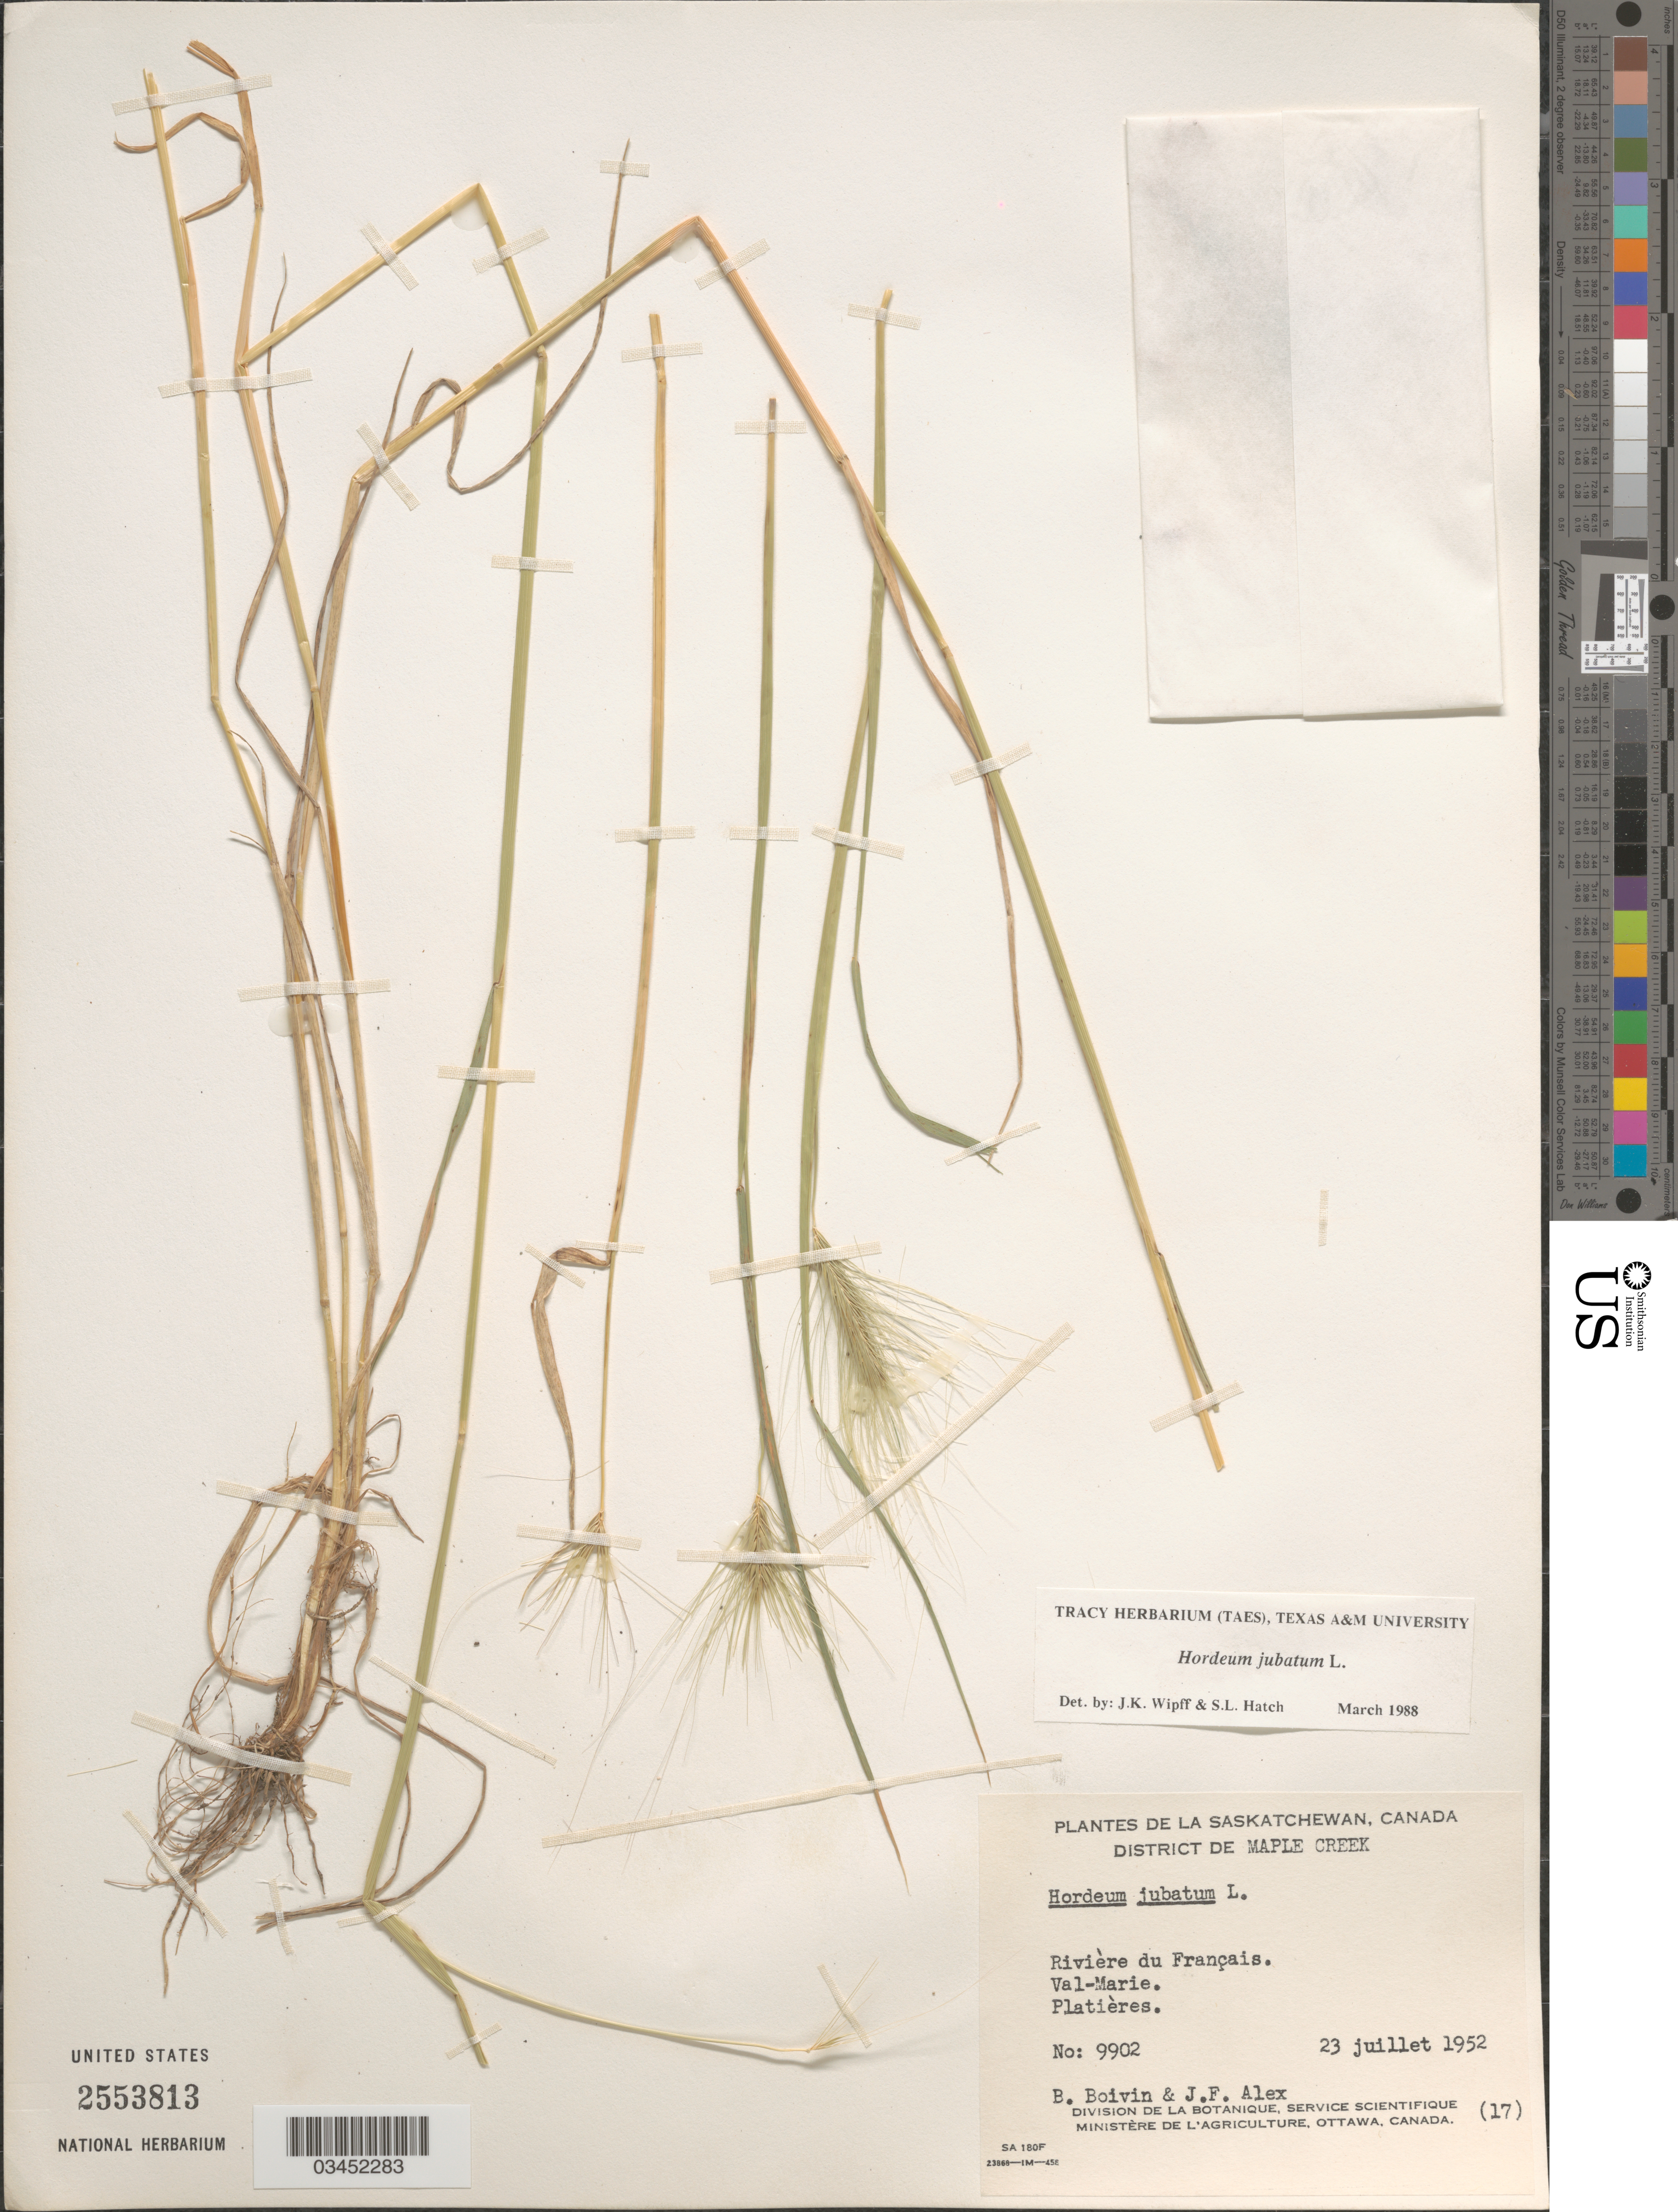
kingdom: Plantae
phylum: Tracheophyta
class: Liliopsida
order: Poales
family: Poaceae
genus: Hordeum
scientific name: Hordeum jubatum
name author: L.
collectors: J. R. B. Boivin & J. F. Alex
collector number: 9902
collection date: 1952-07-23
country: Canada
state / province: Saskatchewan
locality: District de Maple Creek. Rivière du Français. Val-Marie. Platières.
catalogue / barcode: US 2553813